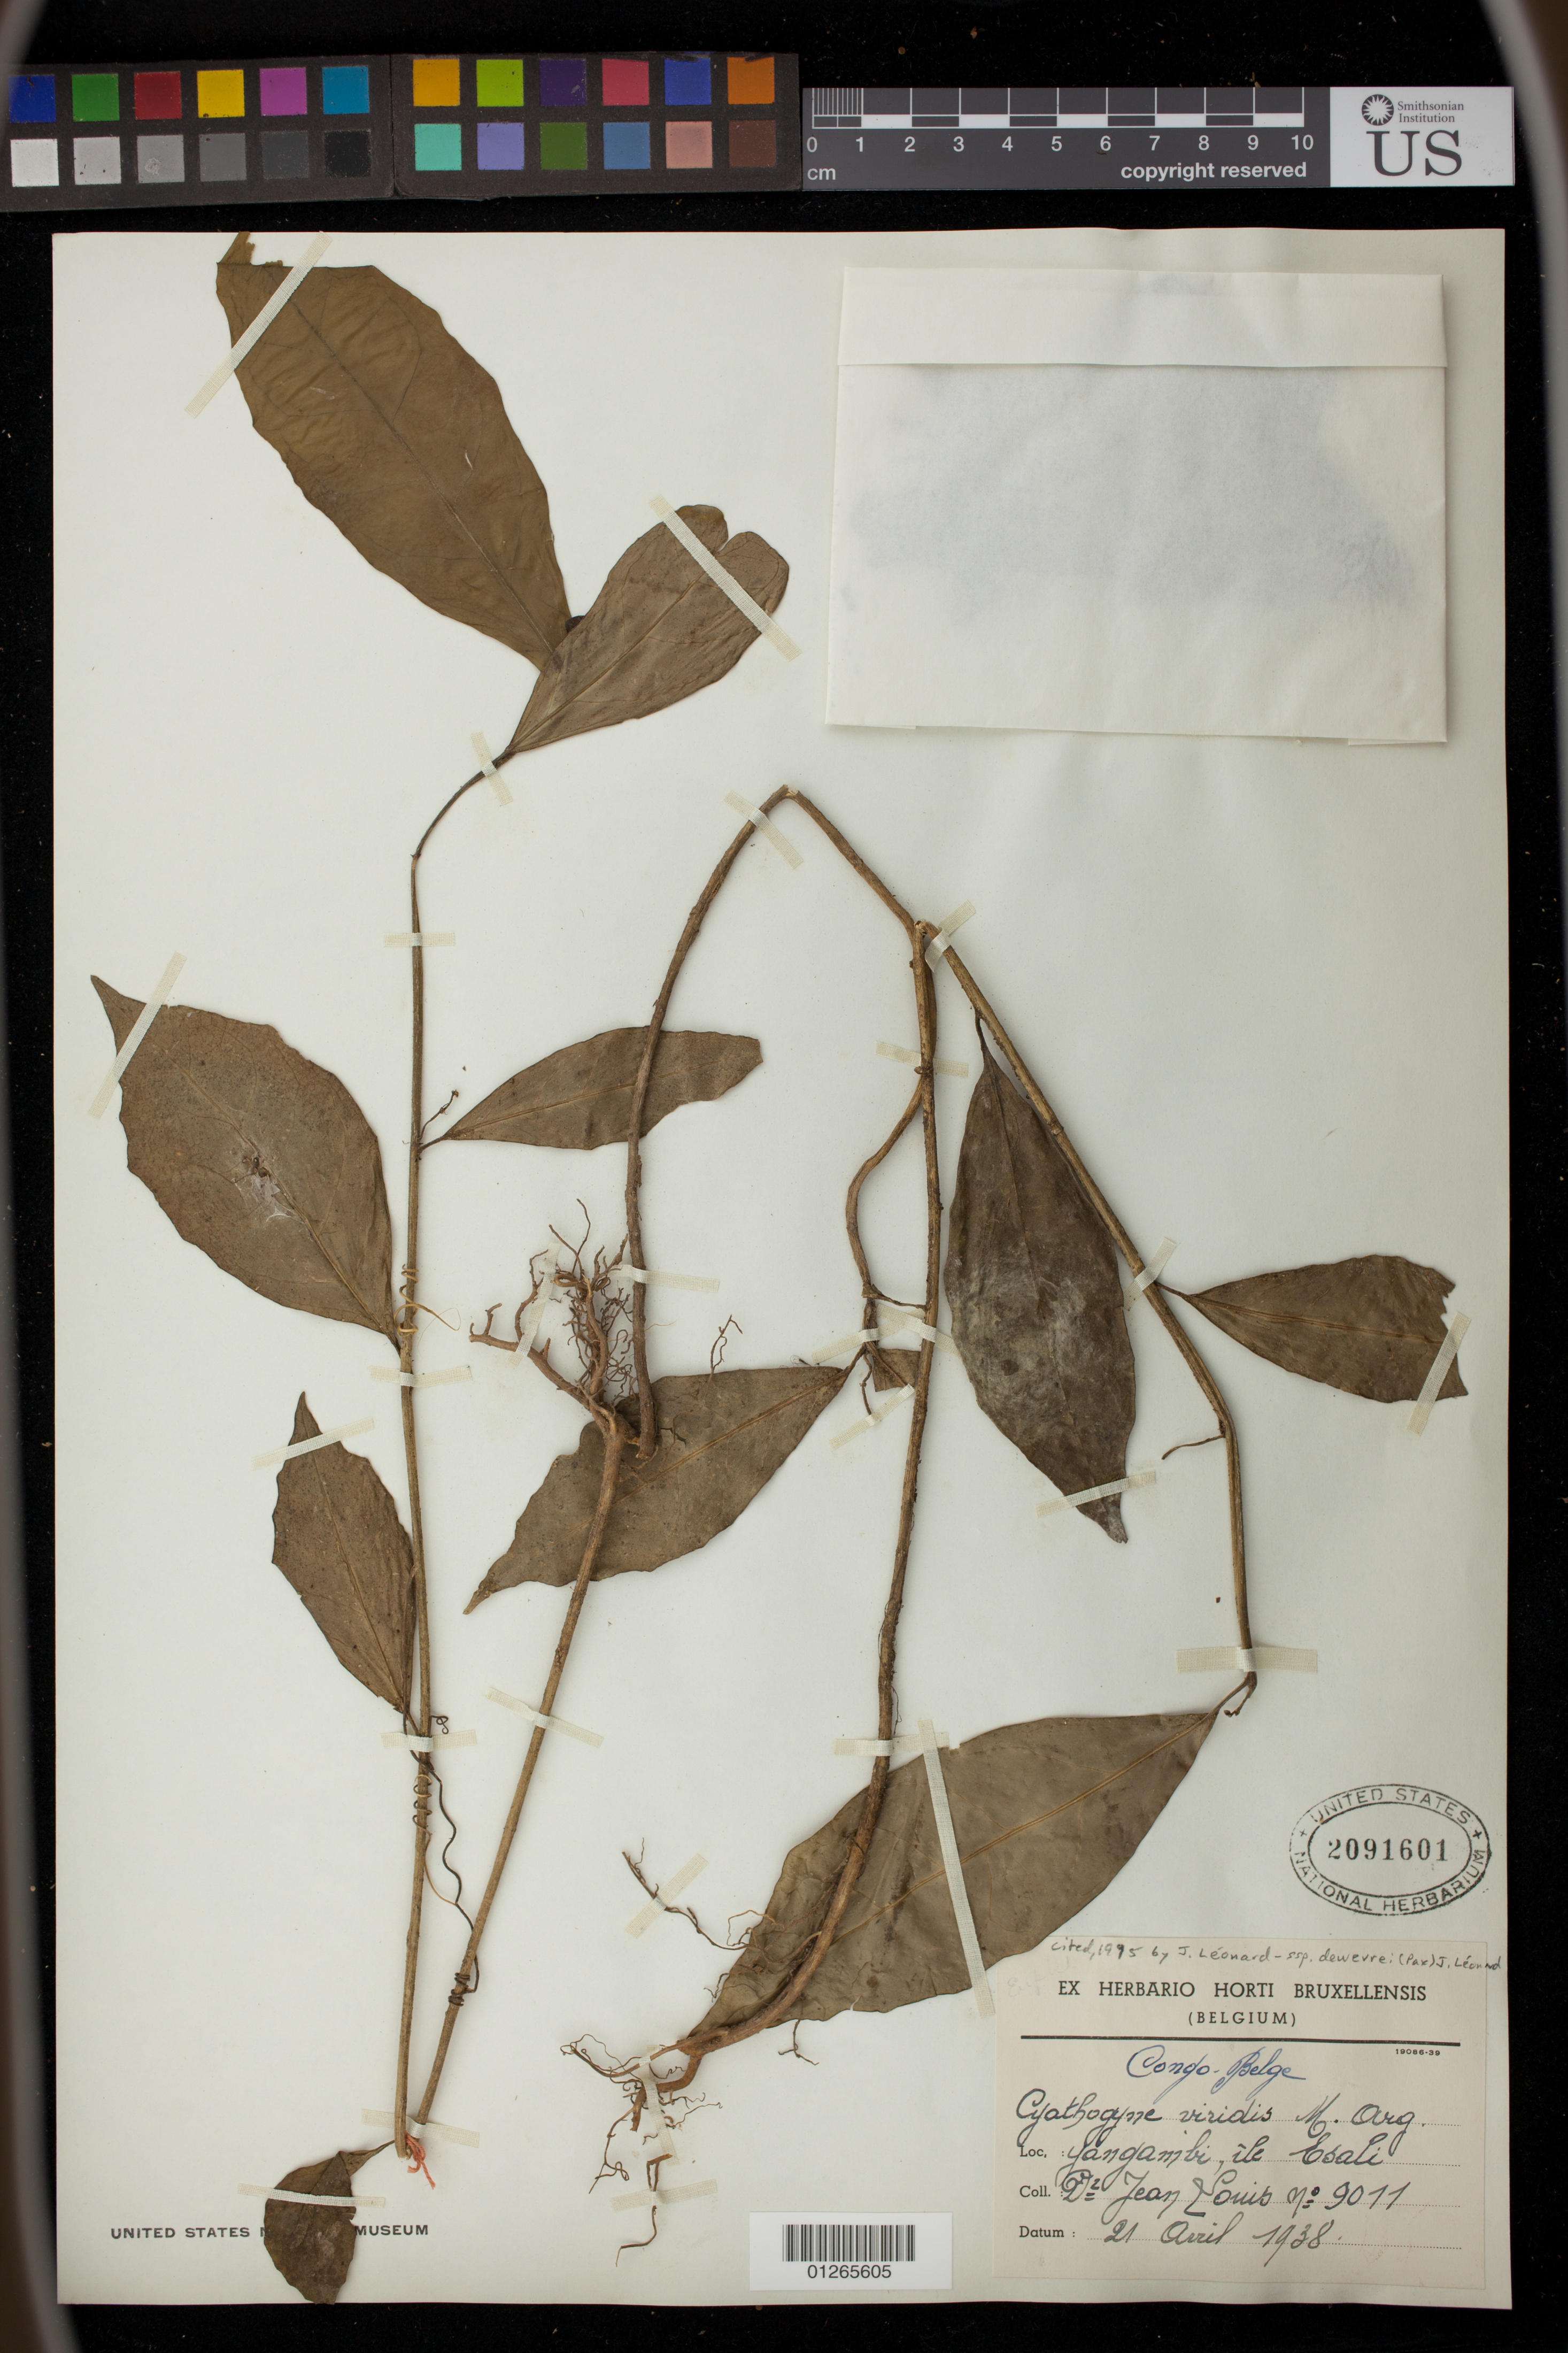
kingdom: Plantae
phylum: Tracheophyta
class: Magnoliopsida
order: Malpighiales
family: Phyllanthaceae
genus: Cyathogyne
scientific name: Cyathogyne viridis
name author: Müll. Arg.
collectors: J. Louis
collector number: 9011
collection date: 1938-04-21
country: Congo, Democratic Republic of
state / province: Kasaï-Oriental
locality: GNQ: Bioco. Malabo-Luba. Estrada kms 32-33. Bosque primario das margens do rio Rupe.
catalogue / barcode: US 2091601